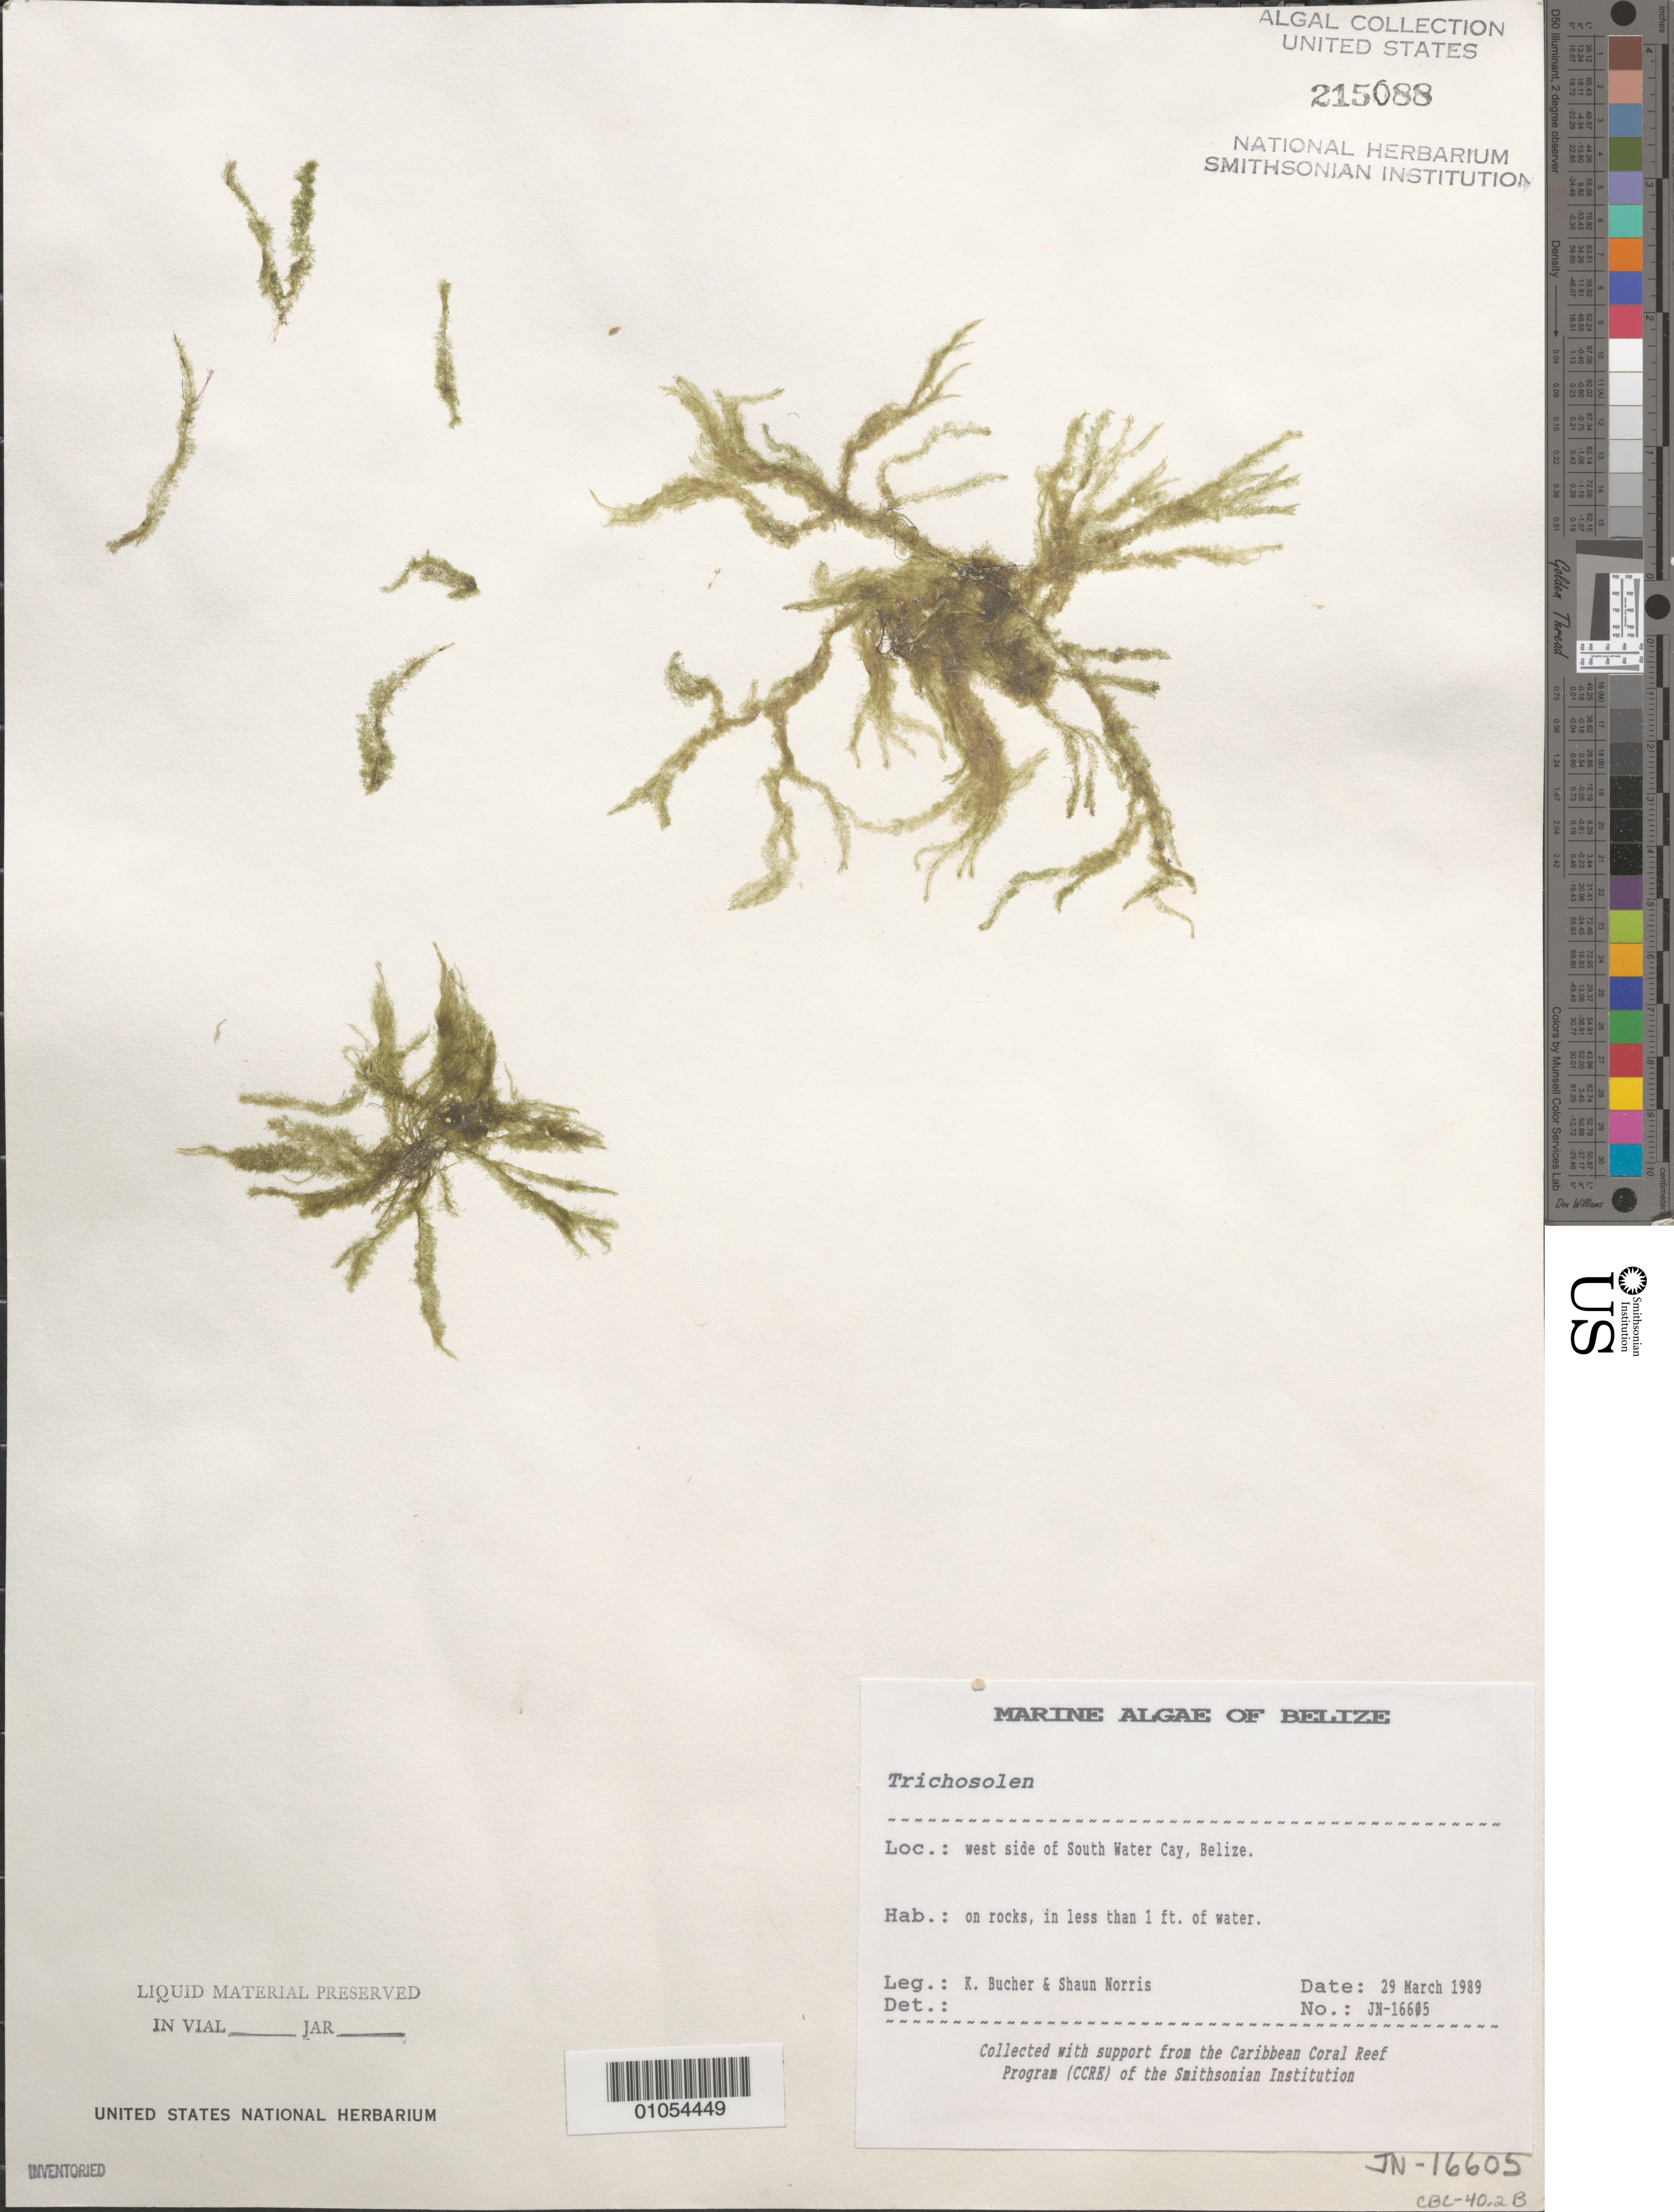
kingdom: Plantae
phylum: Chlorophyta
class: Ulvophyceae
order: Bryopsidales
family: Bryopsidaceae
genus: Trichosolen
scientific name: Trichosolen sp.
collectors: K. E. Bucher & S. Norris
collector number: JN-16605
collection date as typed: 29 Mar 1989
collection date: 1989-03-29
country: Belize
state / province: Stann Creek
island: South Water Cay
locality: West side of cay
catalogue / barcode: US 215088